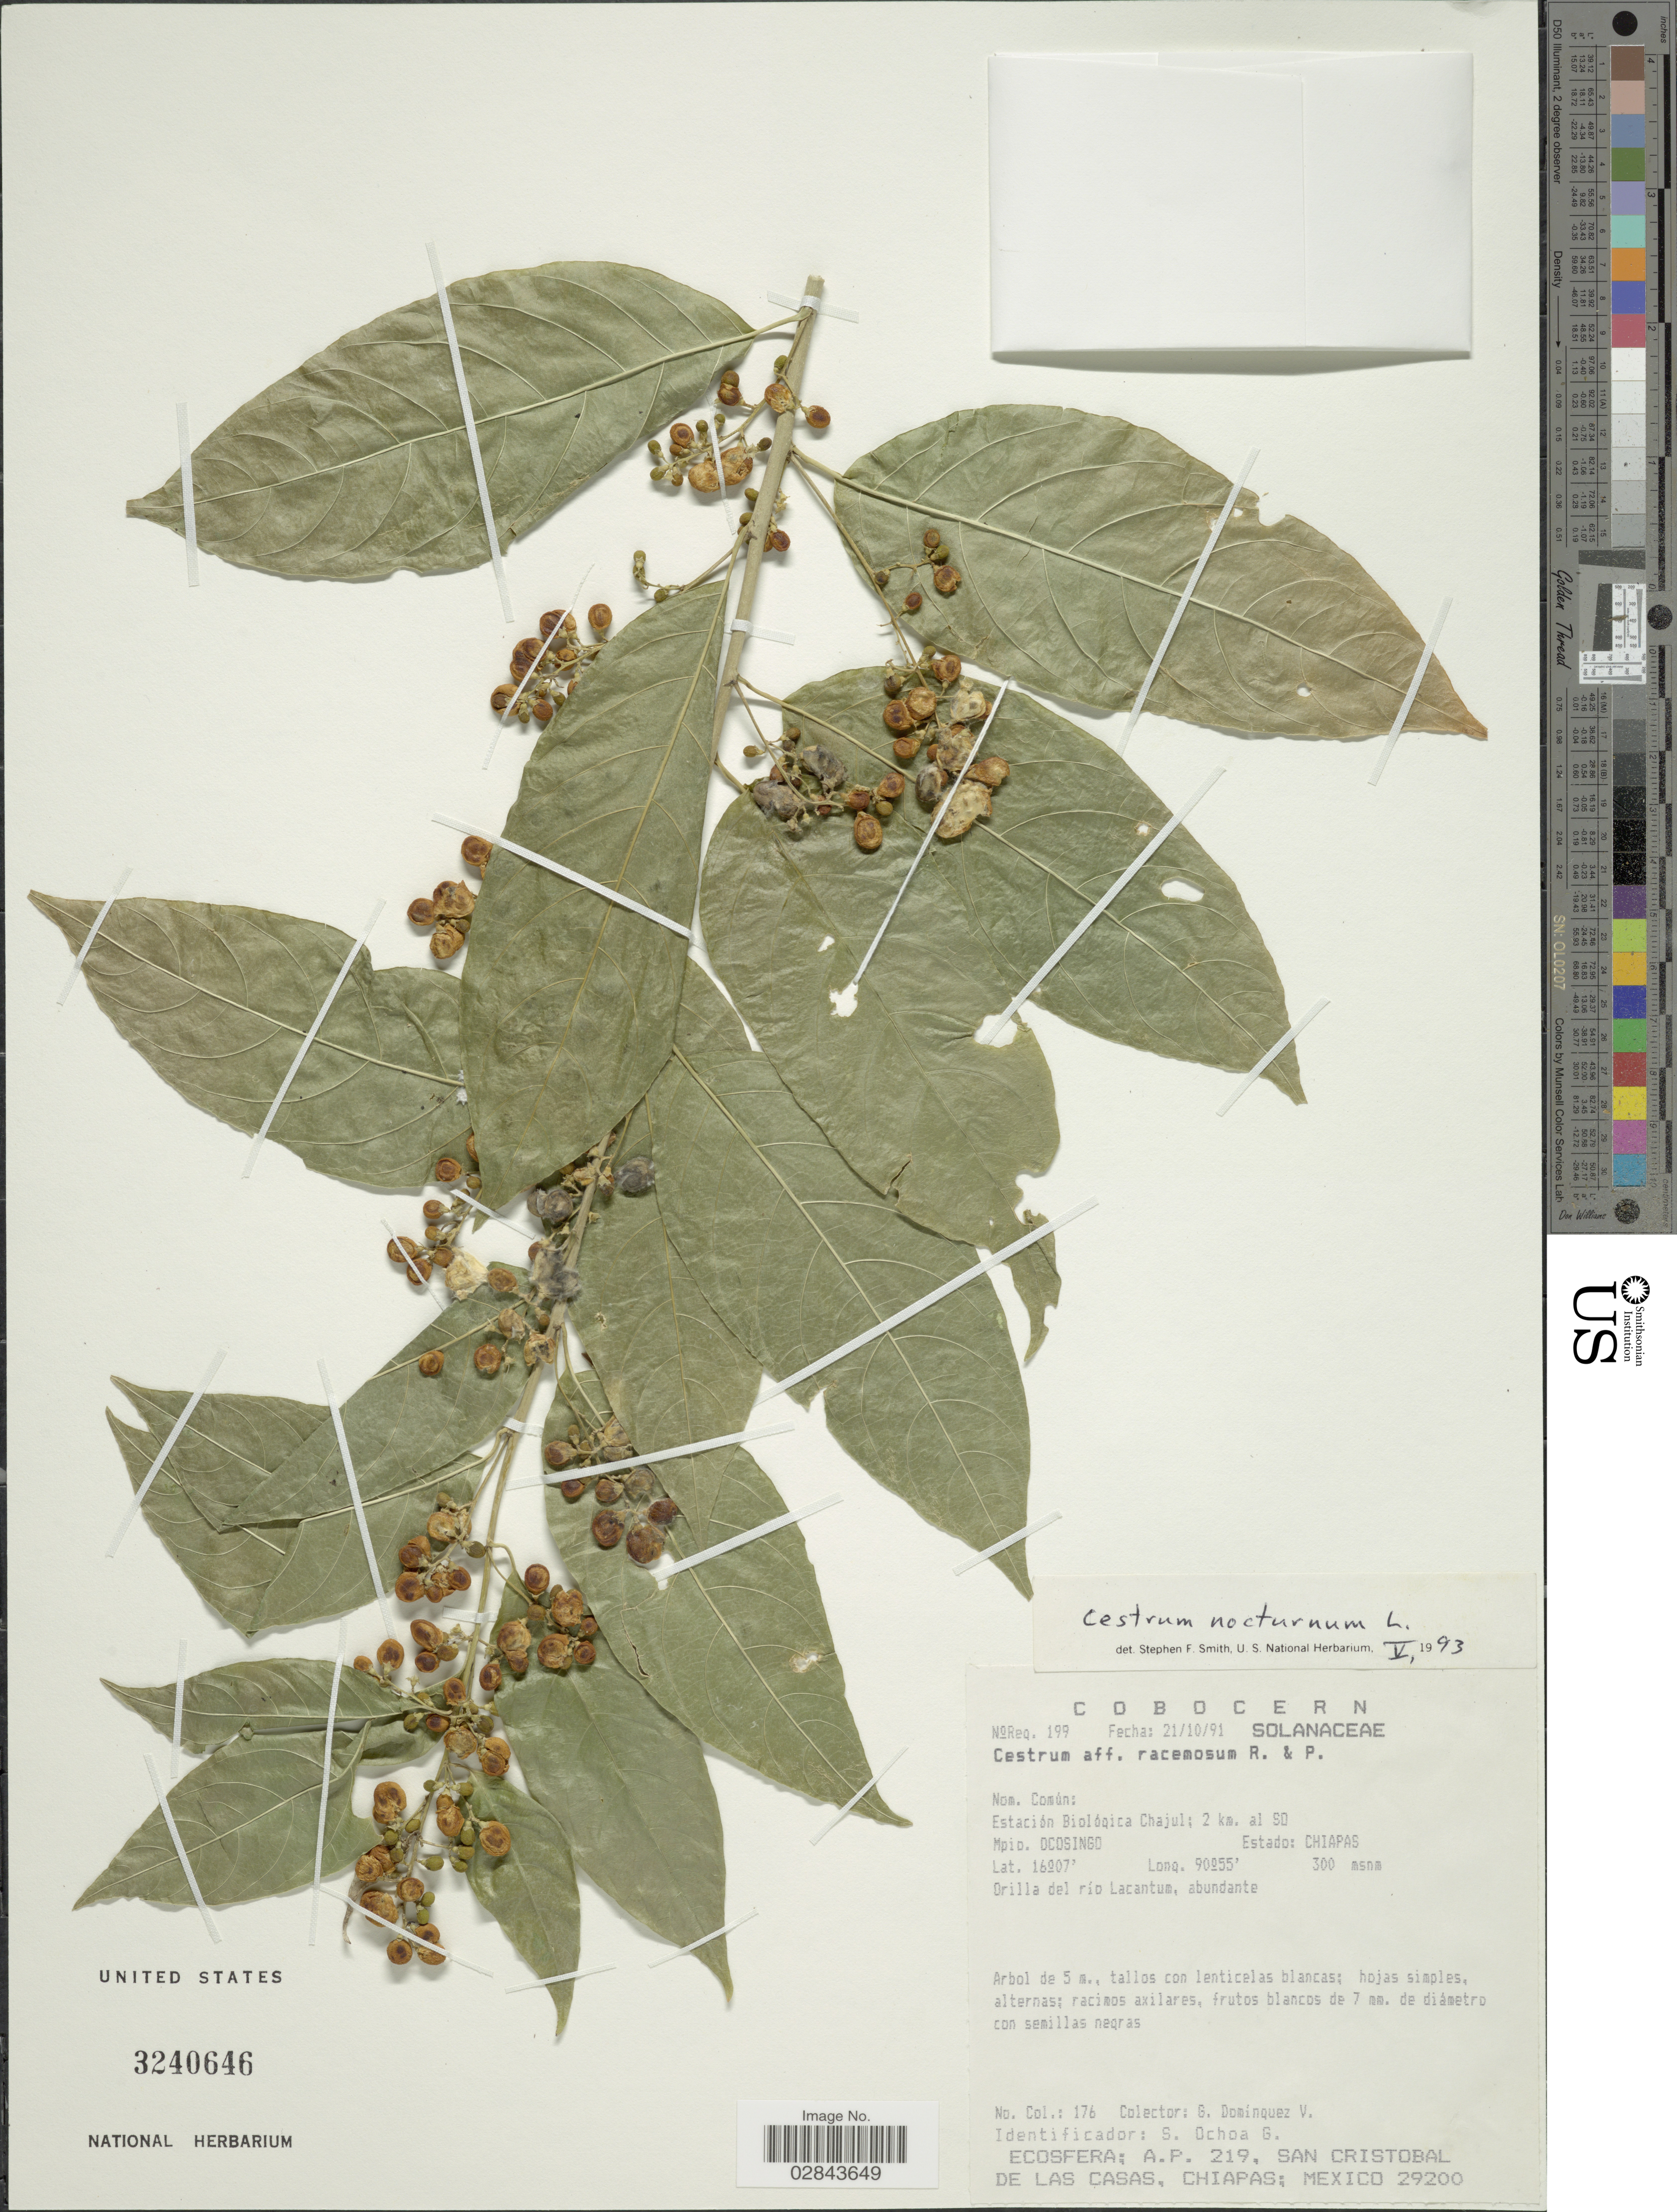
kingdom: Plantae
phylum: Tracheophyta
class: Magnoliopsida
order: Solanales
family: Solanaceae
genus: Cestrum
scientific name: Cestrum nocturnum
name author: L.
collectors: G. Dominquez V.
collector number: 176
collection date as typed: Transcribed d/m/y: 21/10/91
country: Mexico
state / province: Chiapas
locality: Estación Biológica Chajul; 2 km. al SO Mpio. Ocosingo. Orilla del río Lacantum, abundante.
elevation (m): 300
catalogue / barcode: US 3240646